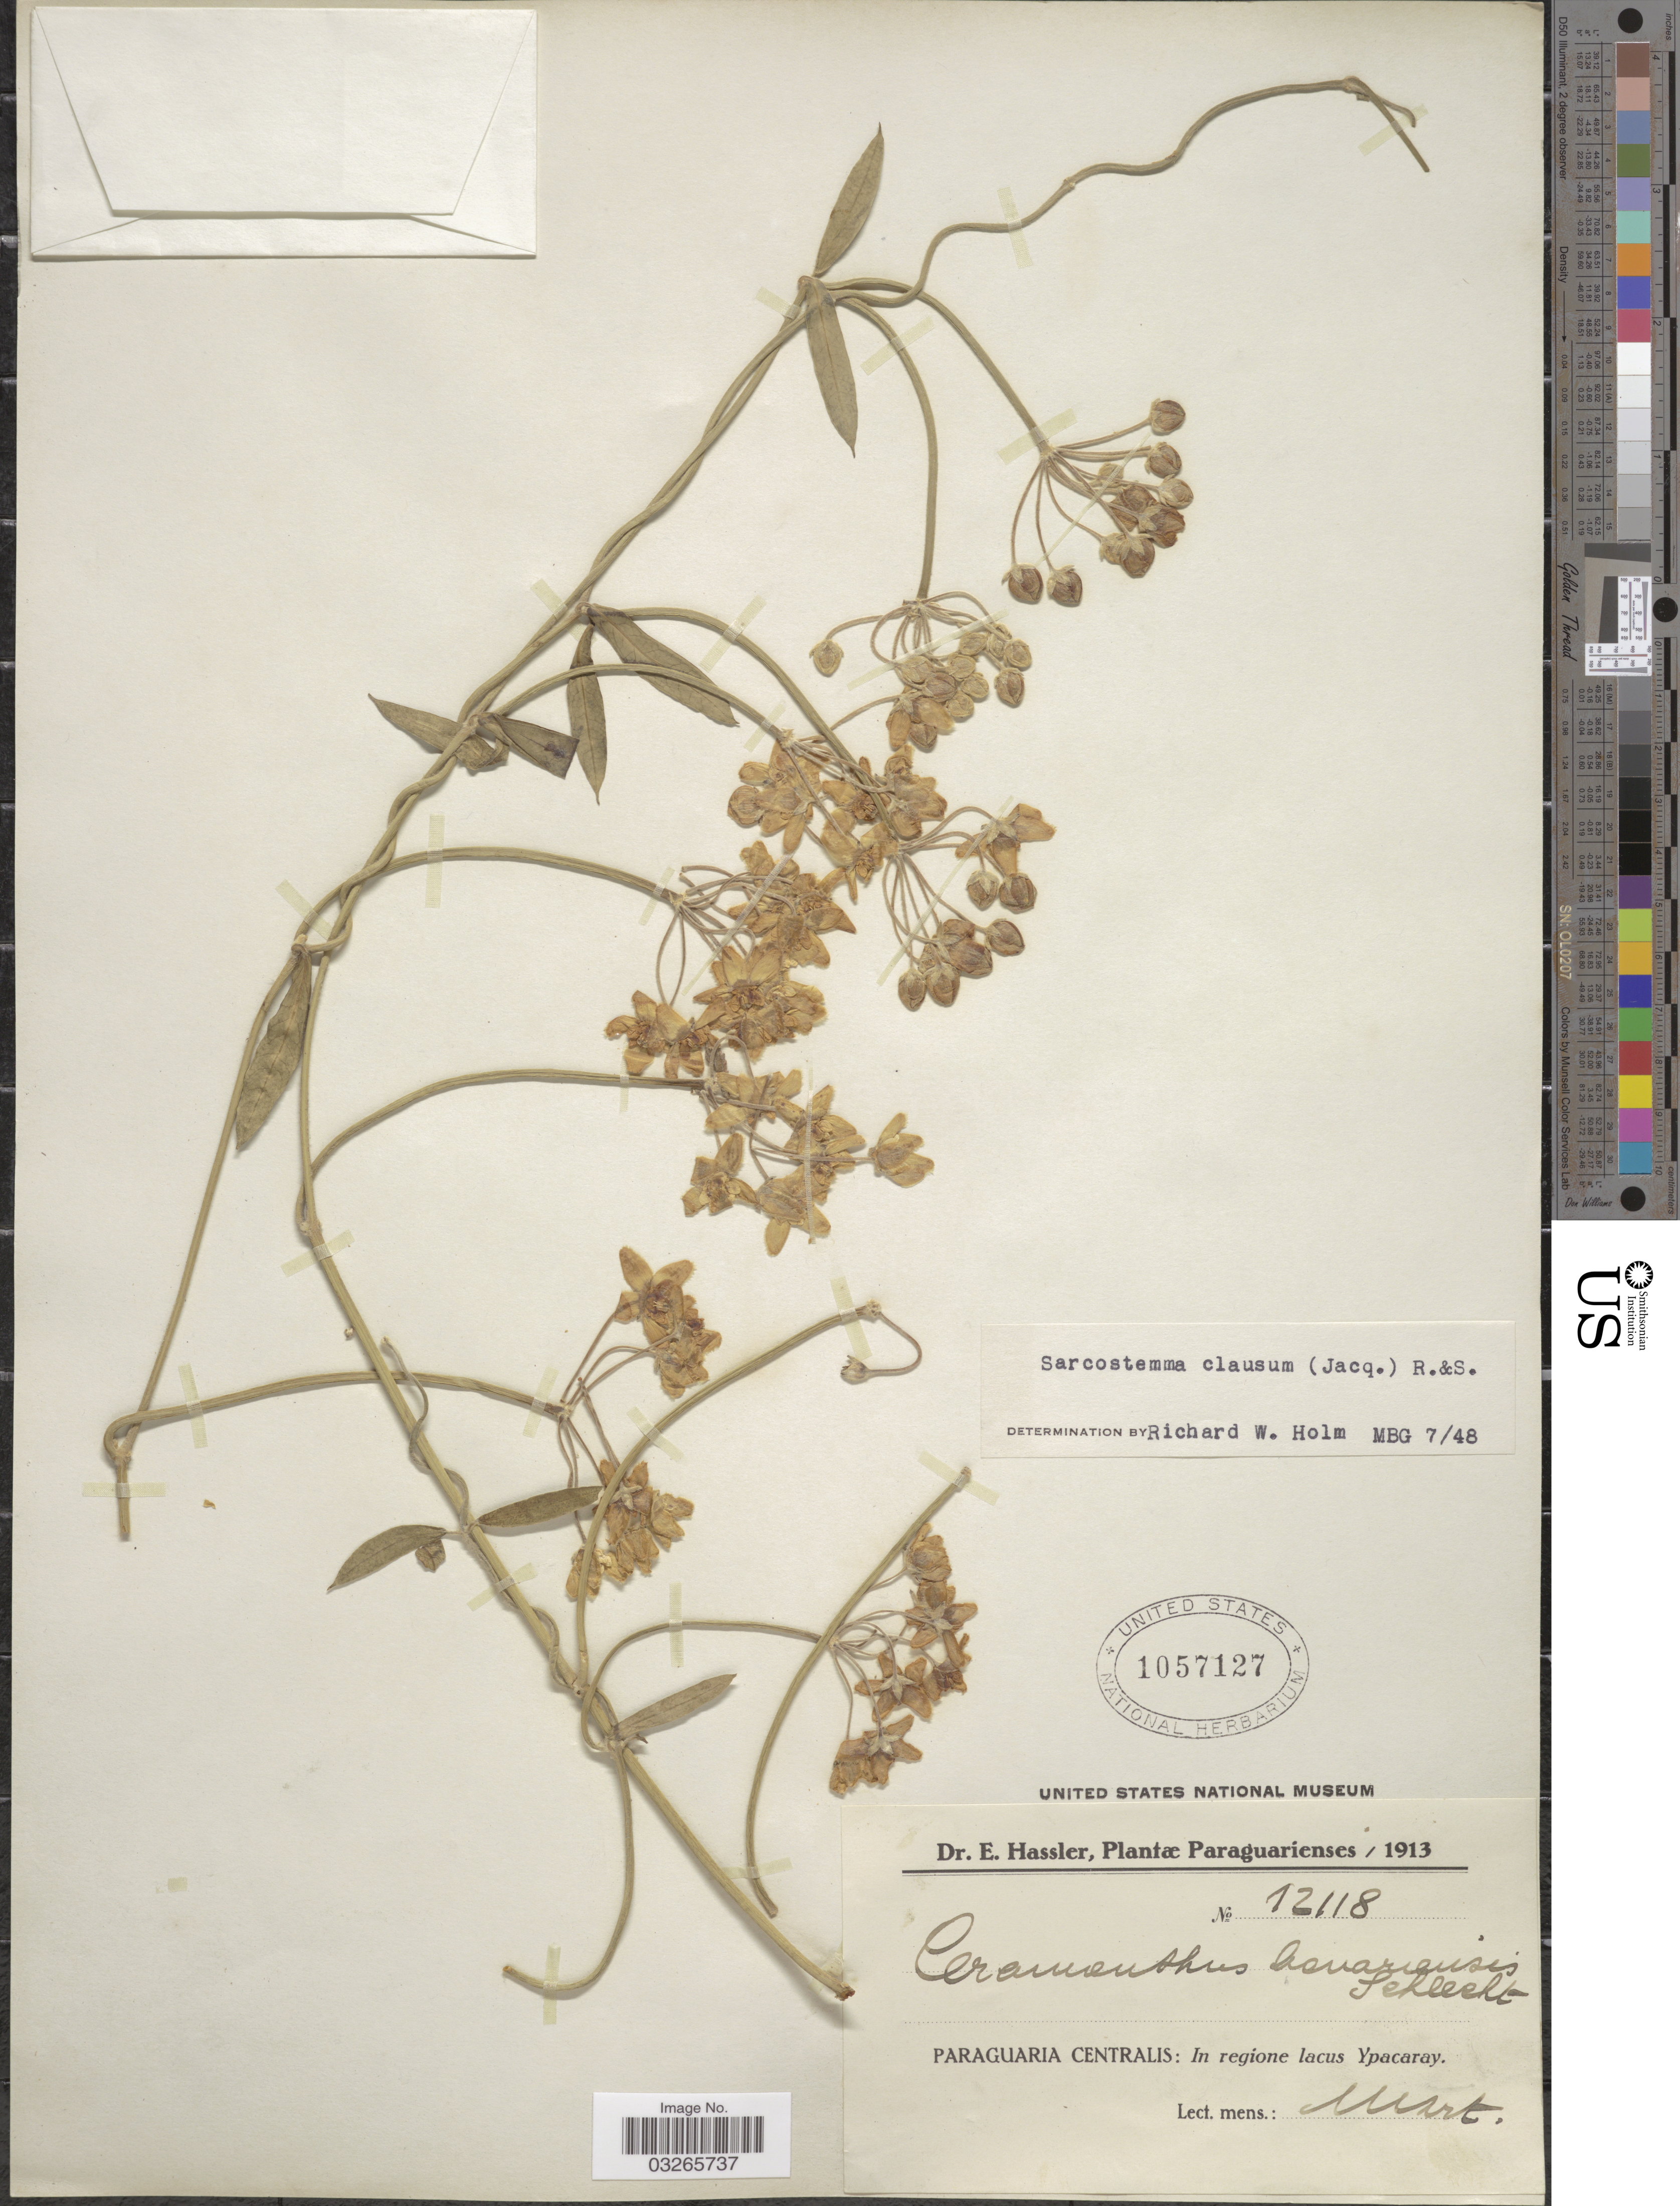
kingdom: Plantae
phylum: Tracheophyta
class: Magnoliopsida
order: Gentianales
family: Apocynaceae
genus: Sarcostemma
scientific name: Sarcostemma clausum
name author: (Jacq.) Schult.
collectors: E. Hassler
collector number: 12118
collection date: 1913-03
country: Paraguay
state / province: Paraguari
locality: Paraguaria Centralis: In regione lacus Ypacaray.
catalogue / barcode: US 1057127